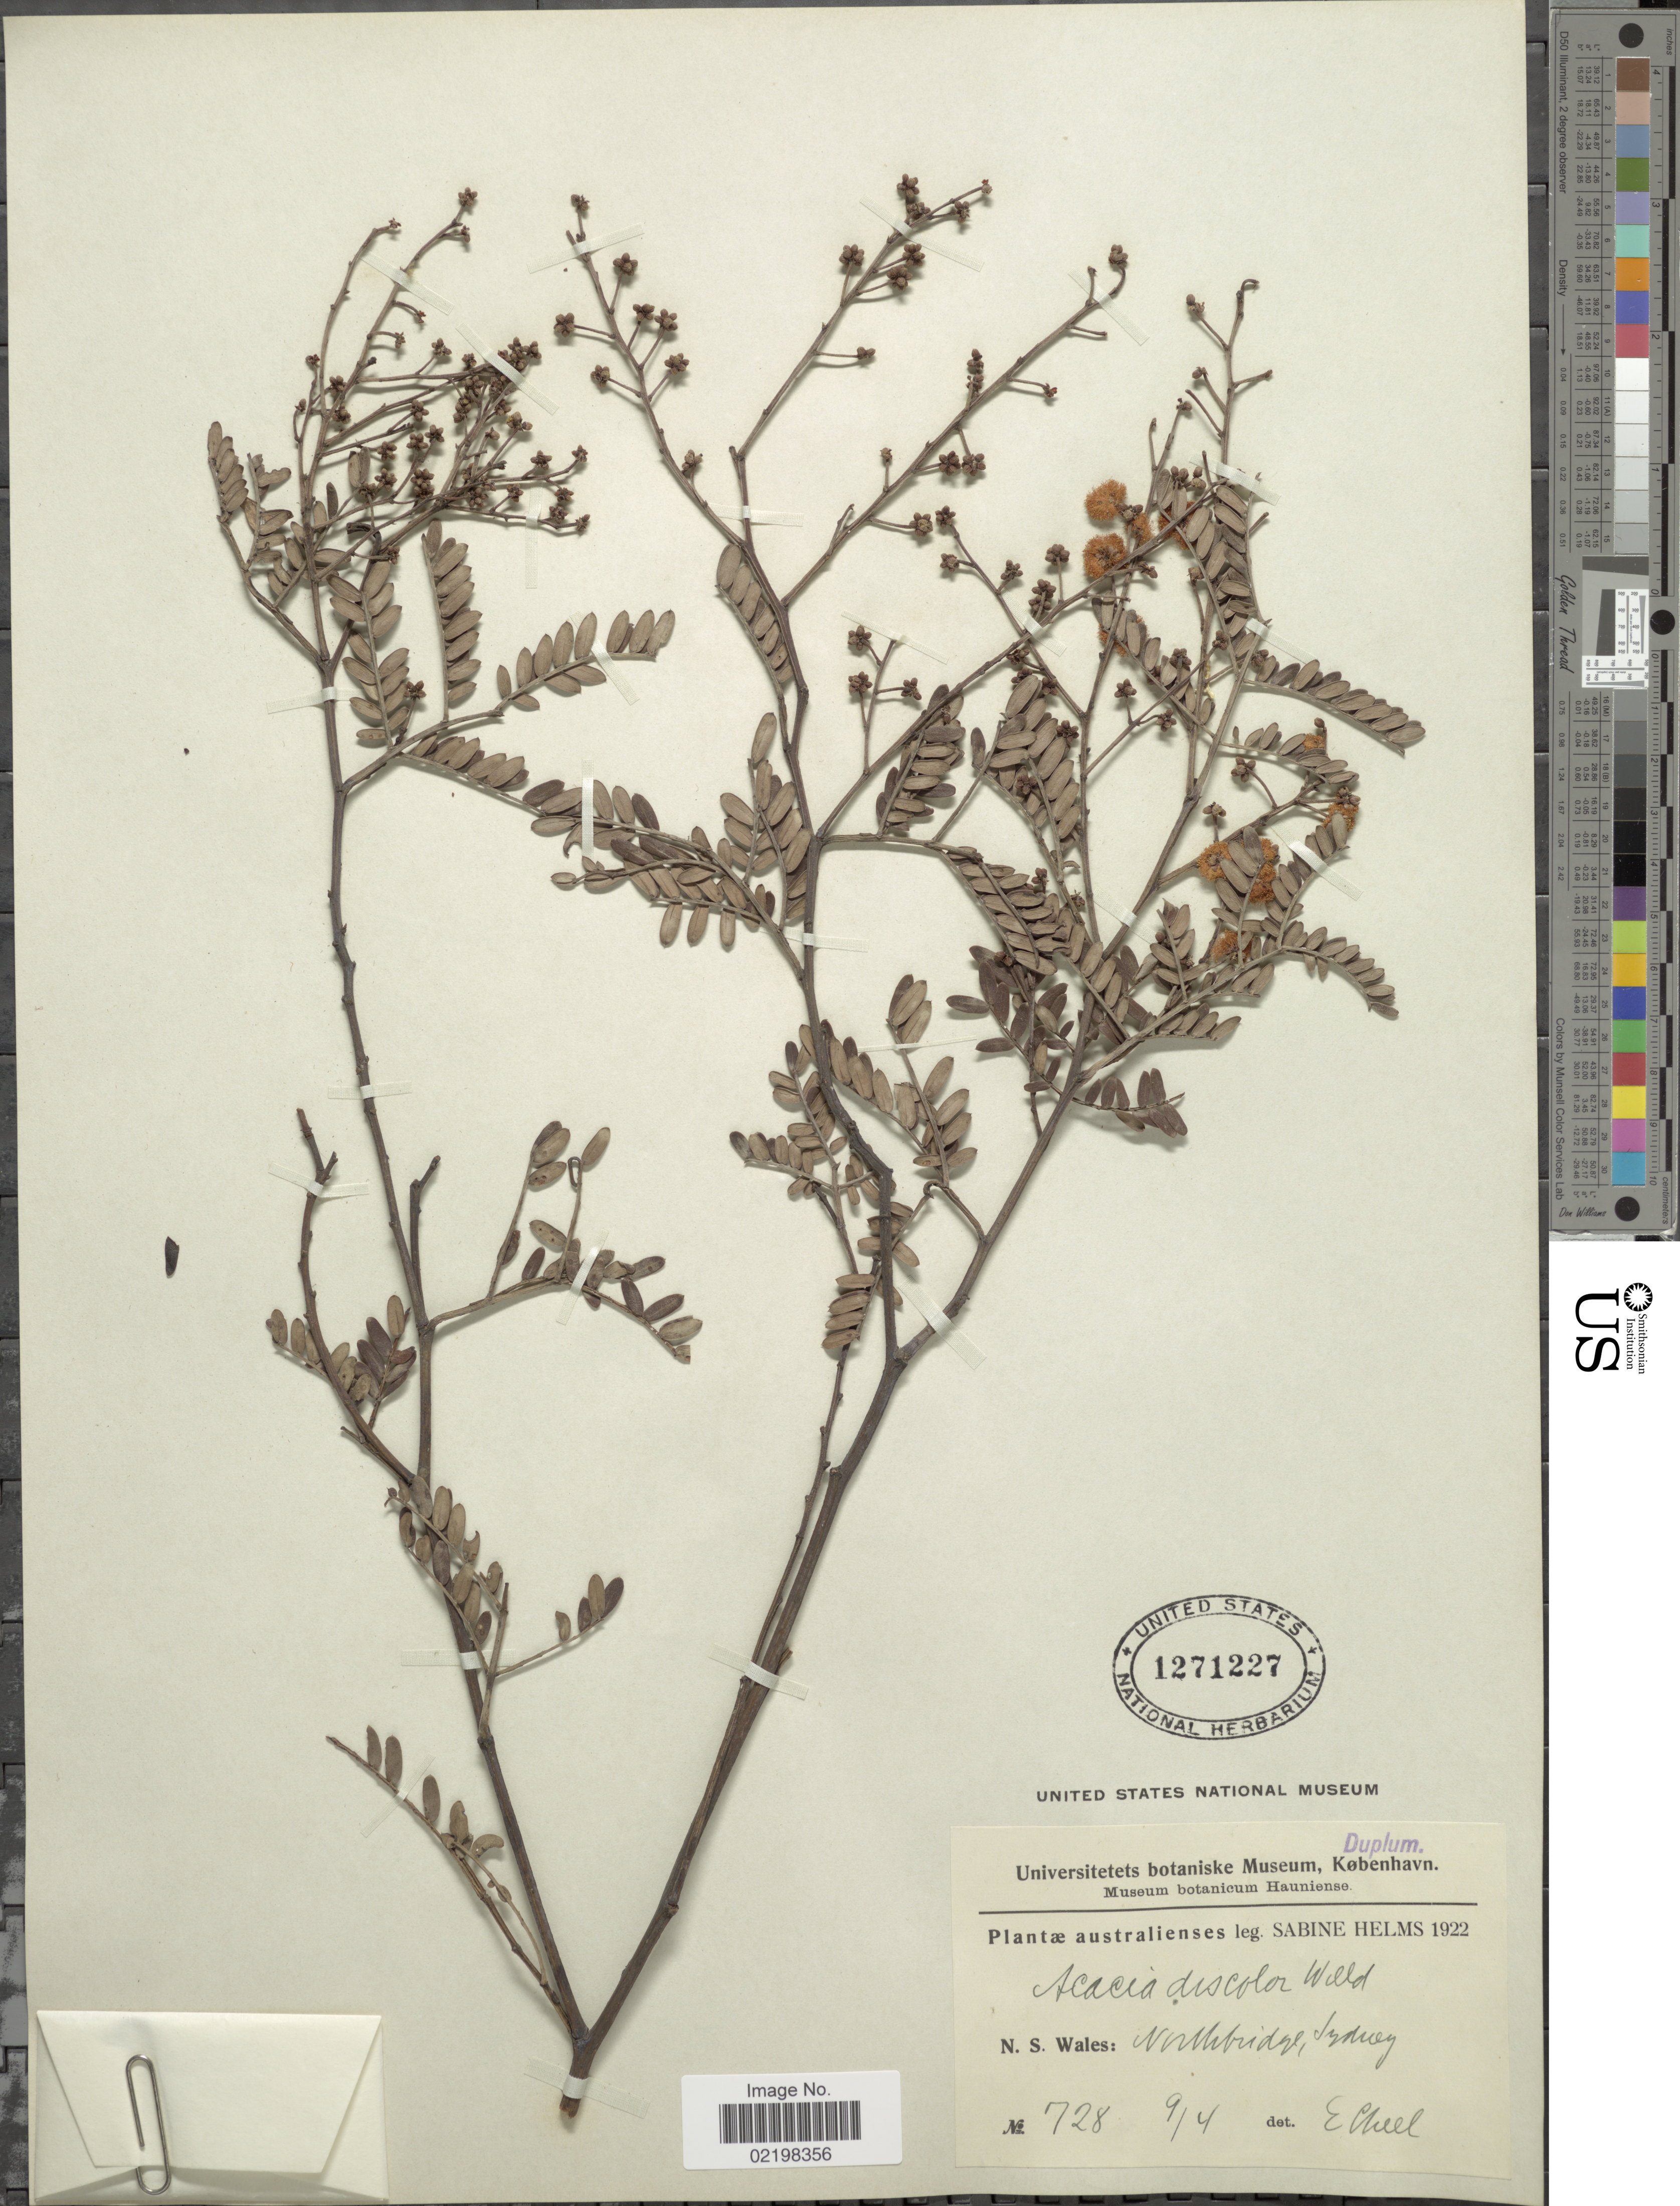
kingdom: Plantae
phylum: Tracheophyta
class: Magnoliopsida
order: Fabales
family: Fabaceae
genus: Acacia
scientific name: Acacia discolor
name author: Willd.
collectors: S. Helms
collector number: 728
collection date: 1922-04-09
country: Australia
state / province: New South Wales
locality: N. S.Wales Northbridge , Sydney.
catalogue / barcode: US 1271227